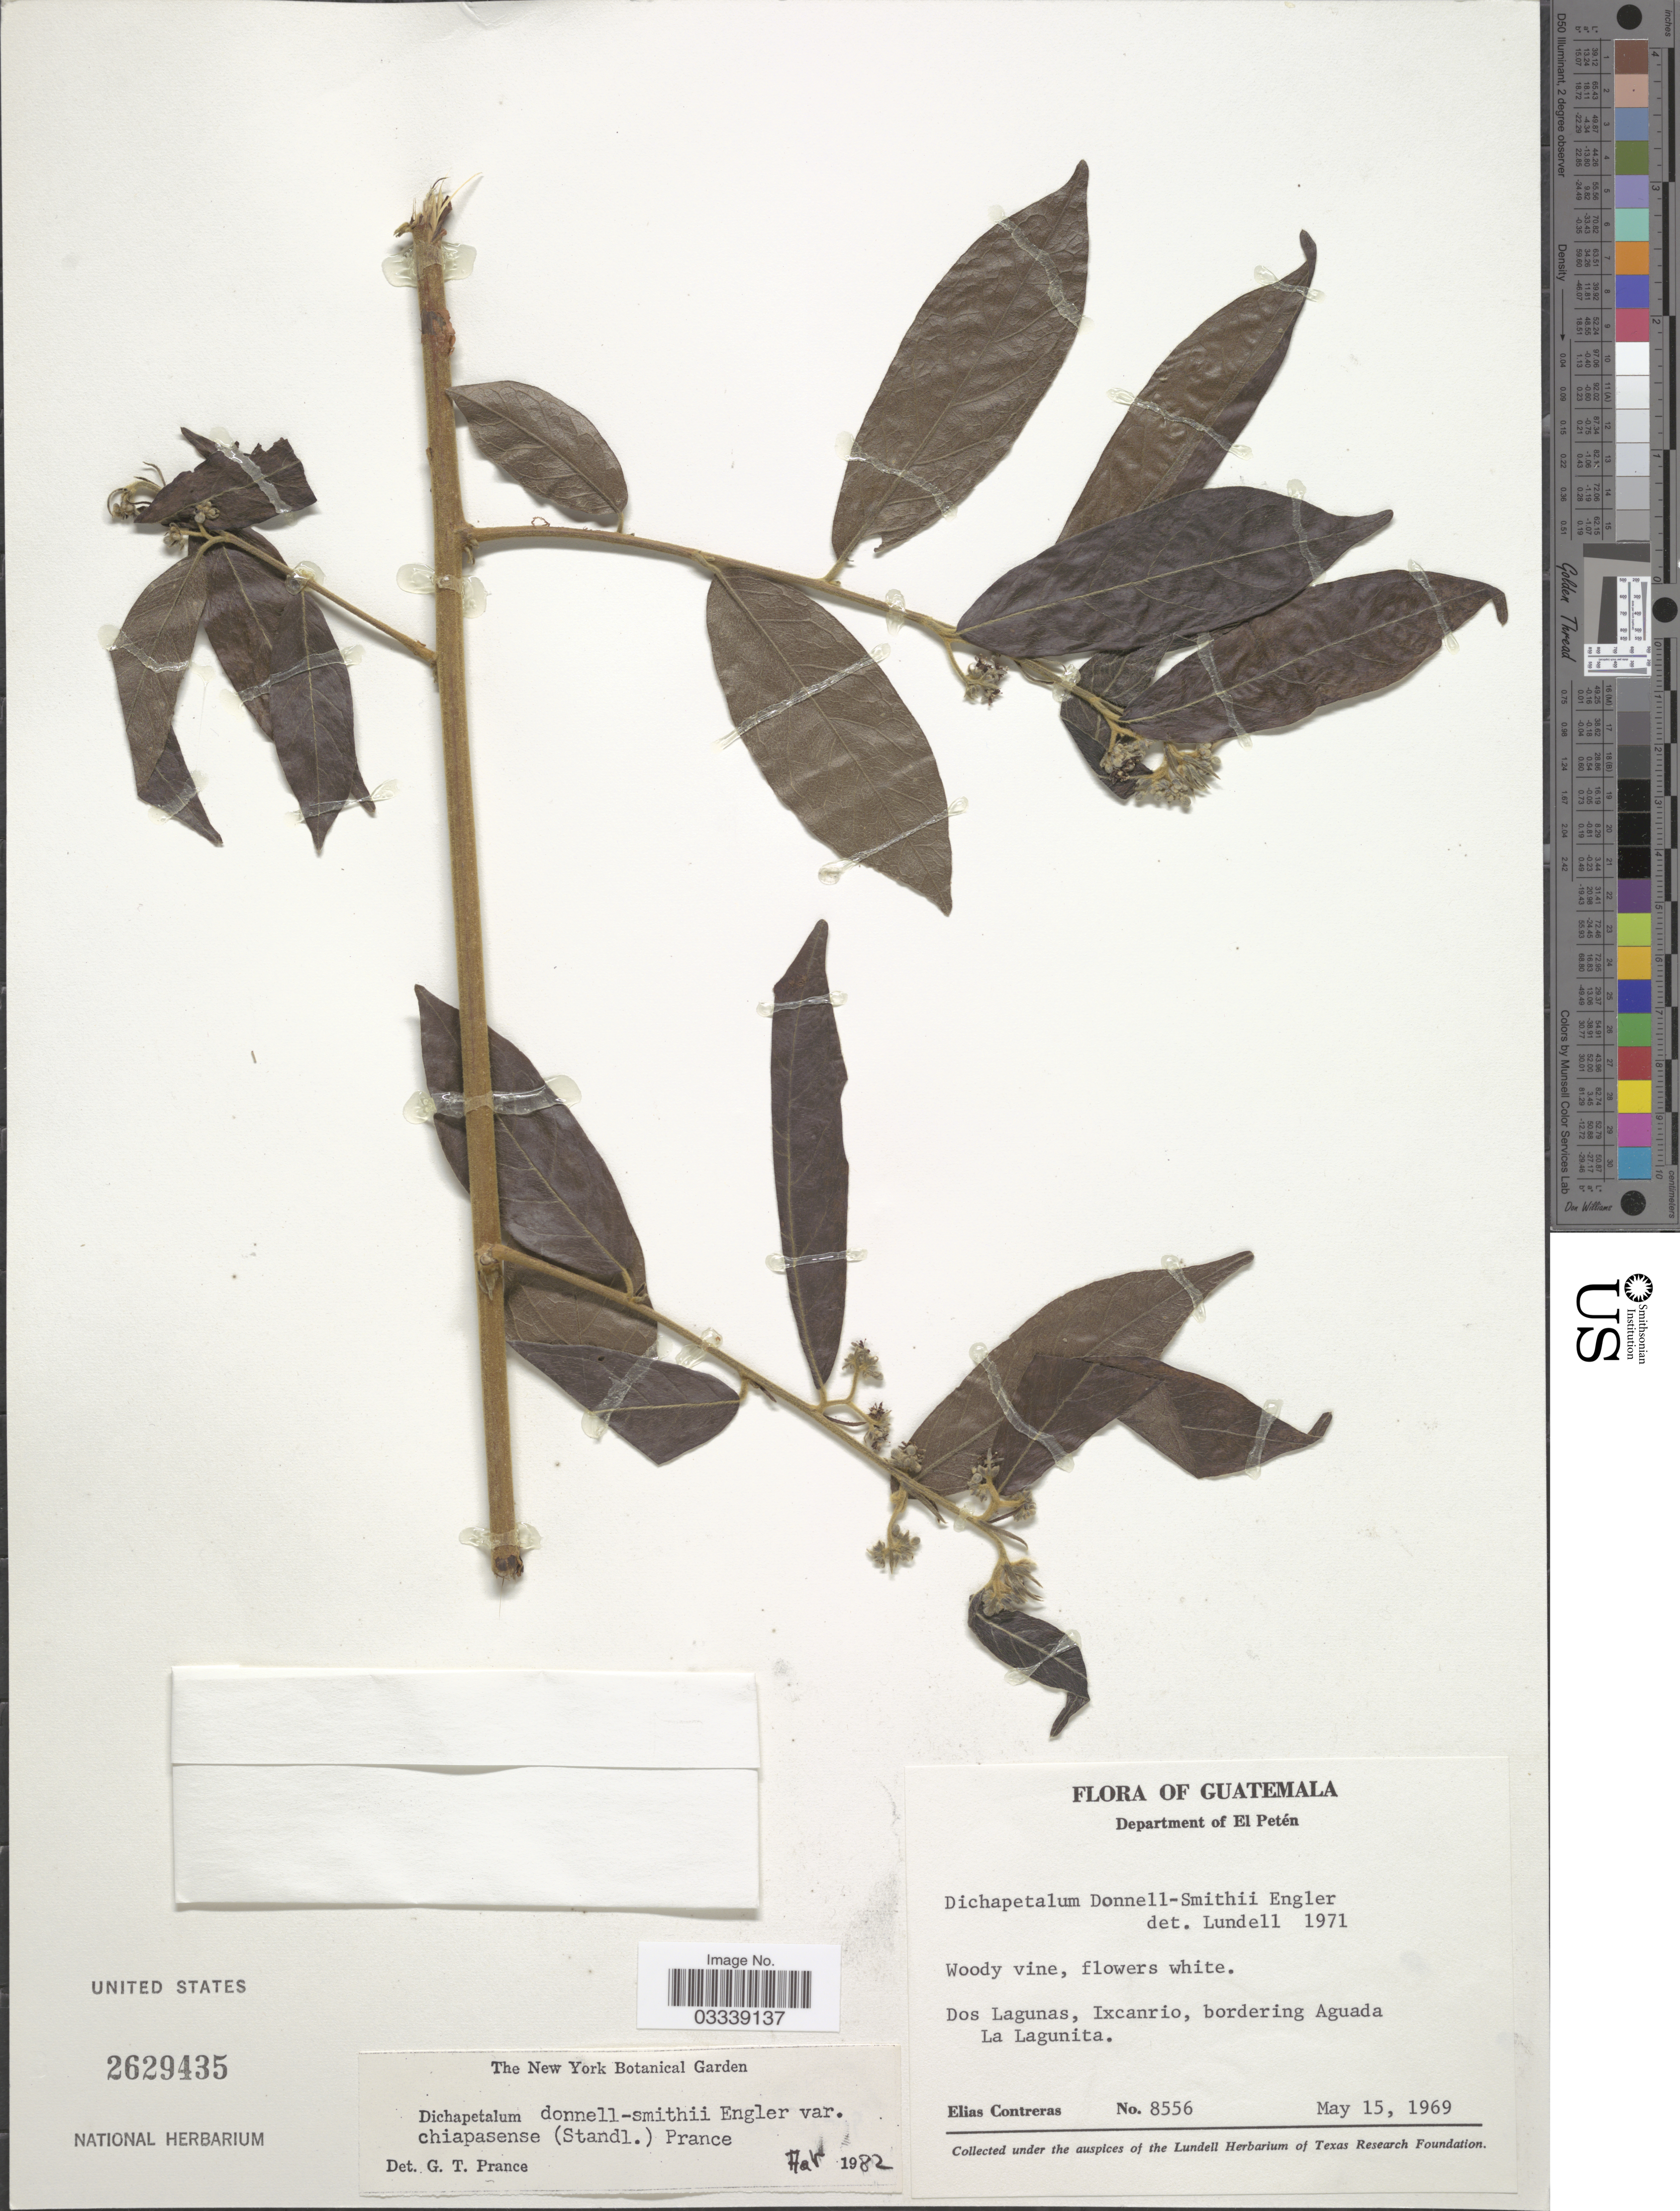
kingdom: Plantae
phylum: Tracheophyta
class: Magnoliopsida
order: Malpighiales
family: Dichapetalaceae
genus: Dichapetalum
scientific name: Dichapetalum donnell-smithii var. chiapasense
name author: (Standl.) Prance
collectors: E. Contreras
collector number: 8556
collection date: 1969-05-15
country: Guatemala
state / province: El Petén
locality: Department of El Petén. Dos Lagunas, Ixcanrio, bordering Aguada La Lagunita.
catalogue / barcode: US 2629435